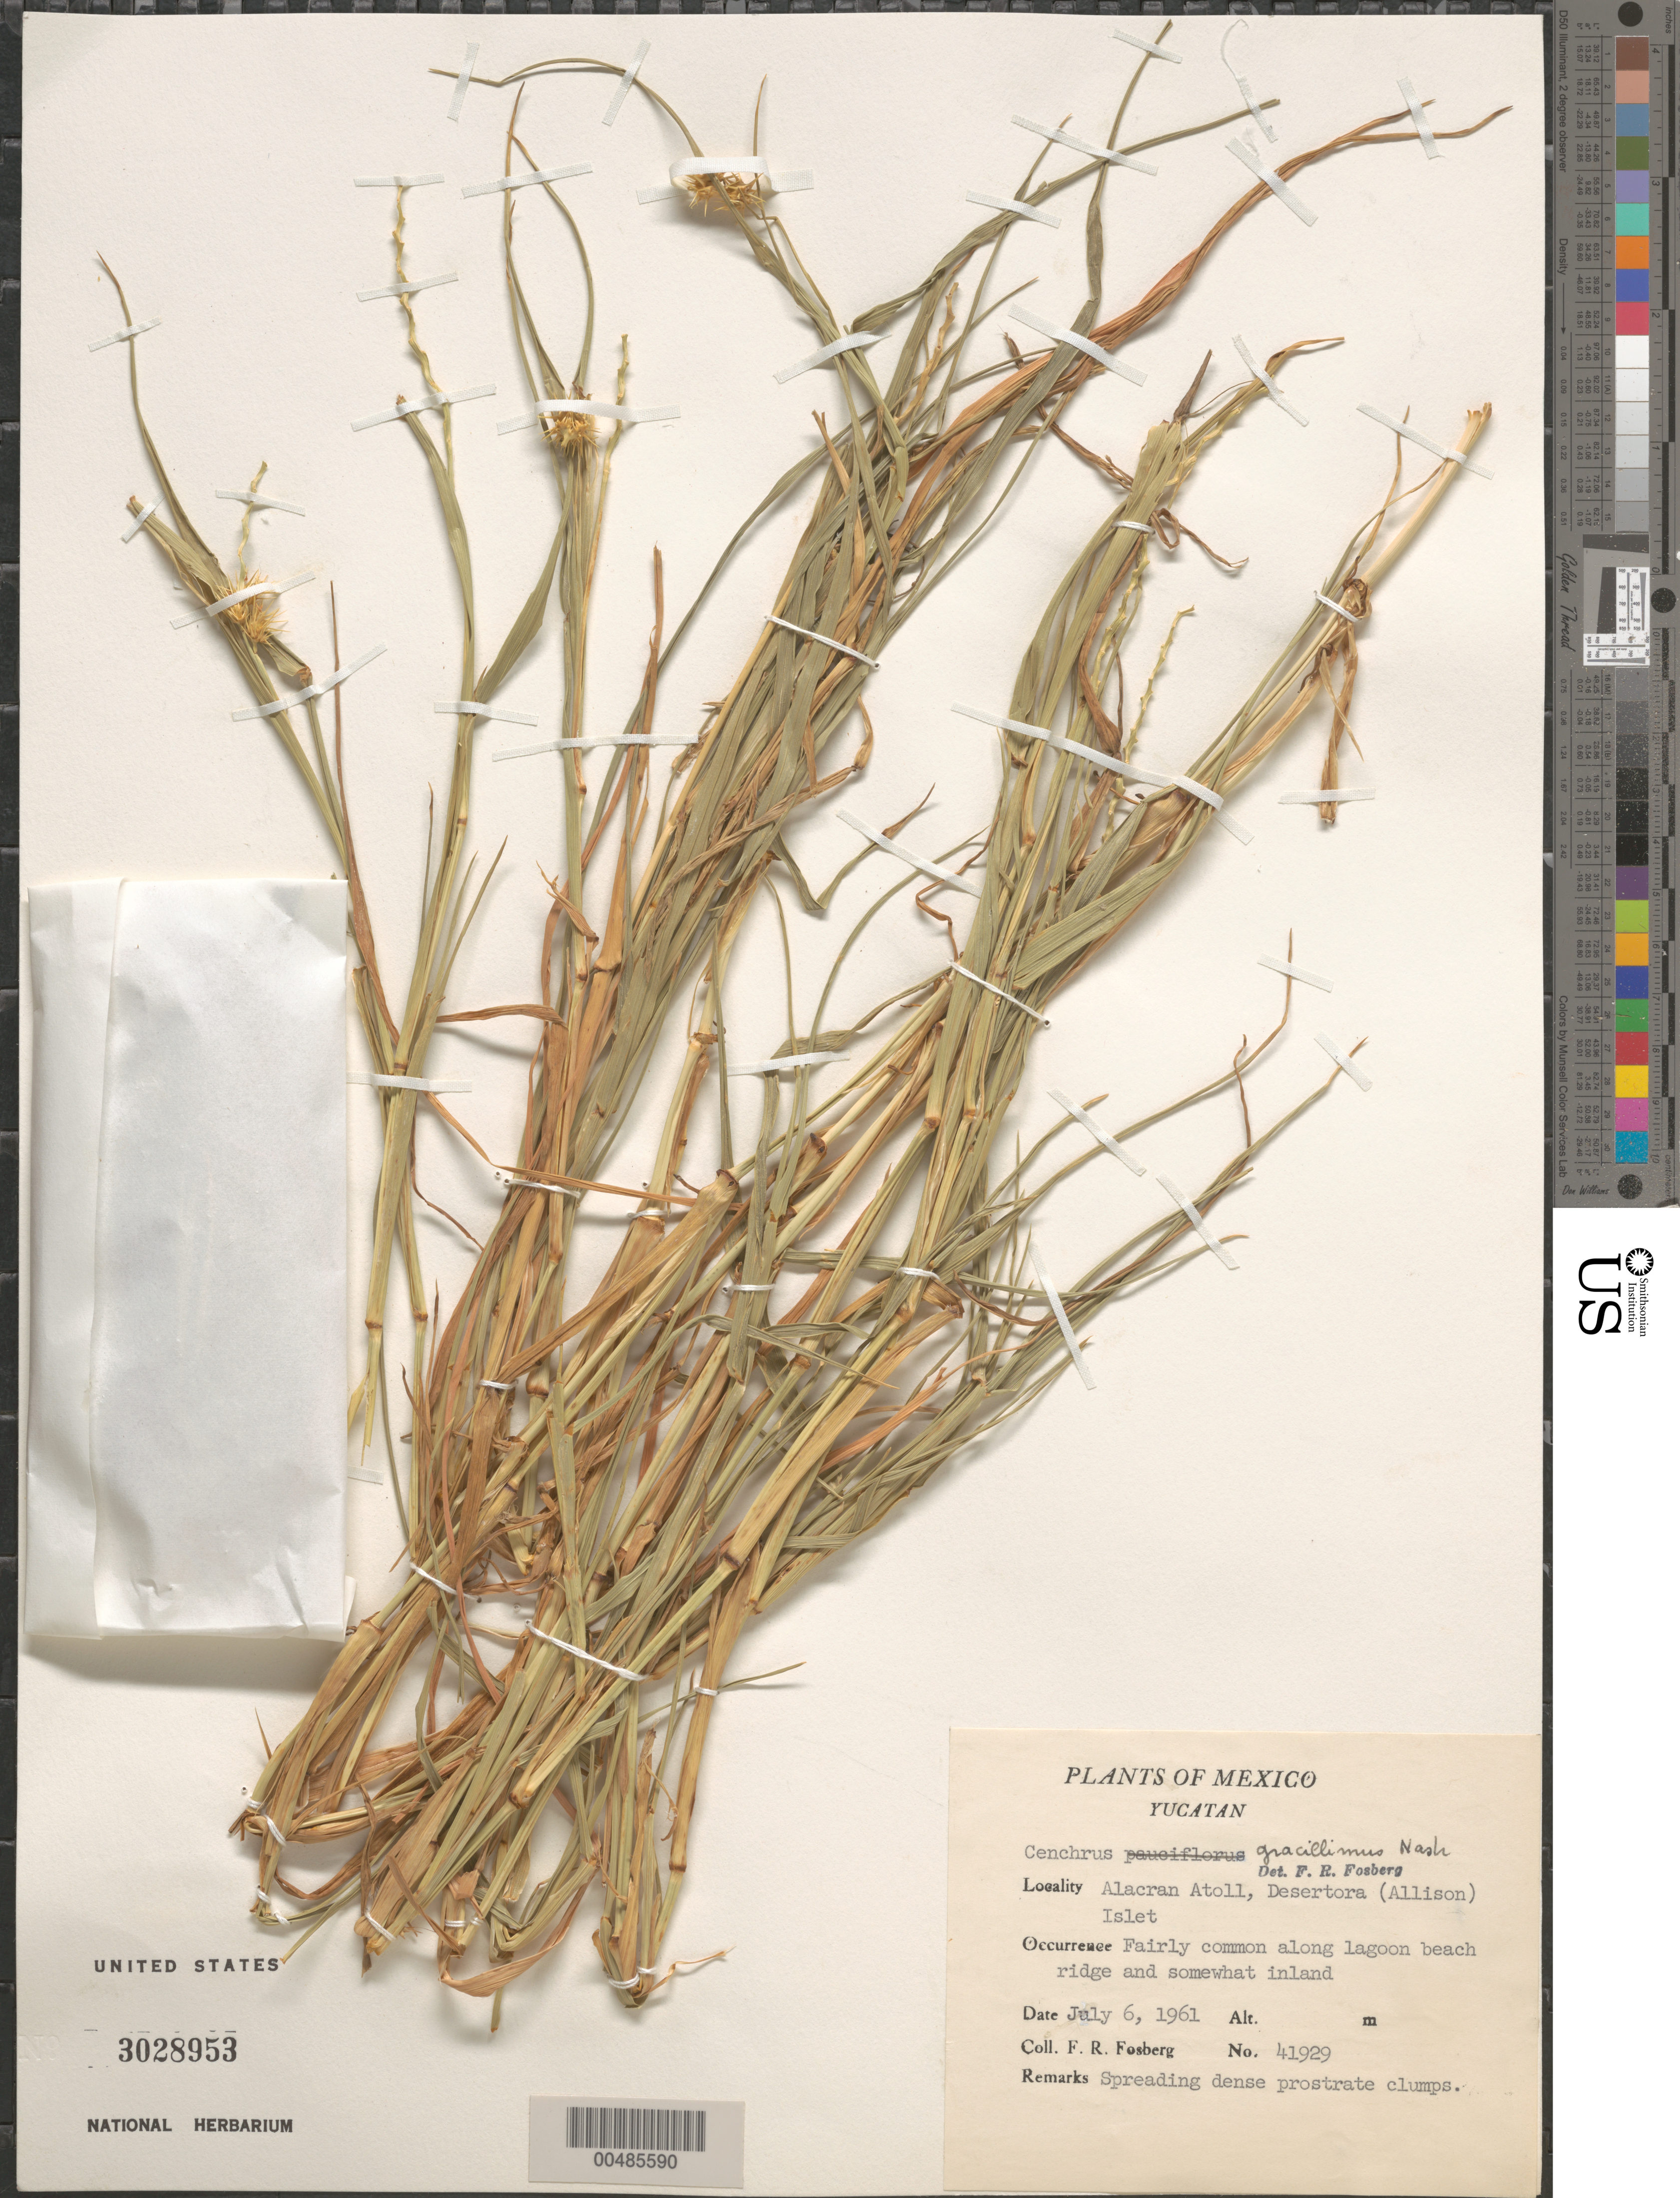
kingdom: Plantae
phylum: Tracheophyta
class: Liliopsida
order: Poales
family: Poaceae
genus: Cenchrus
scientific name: Cenchrus gracillimus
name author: Nash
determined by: Fosberg, F. R.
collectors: F. R. Fosberg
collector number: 41929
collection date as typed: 6 Jul 1961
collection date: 1961-07-06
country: Mexico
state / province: Yucatan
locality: Alacran Atoll, Desertora (Allison) Islet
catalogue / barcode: US 3028953